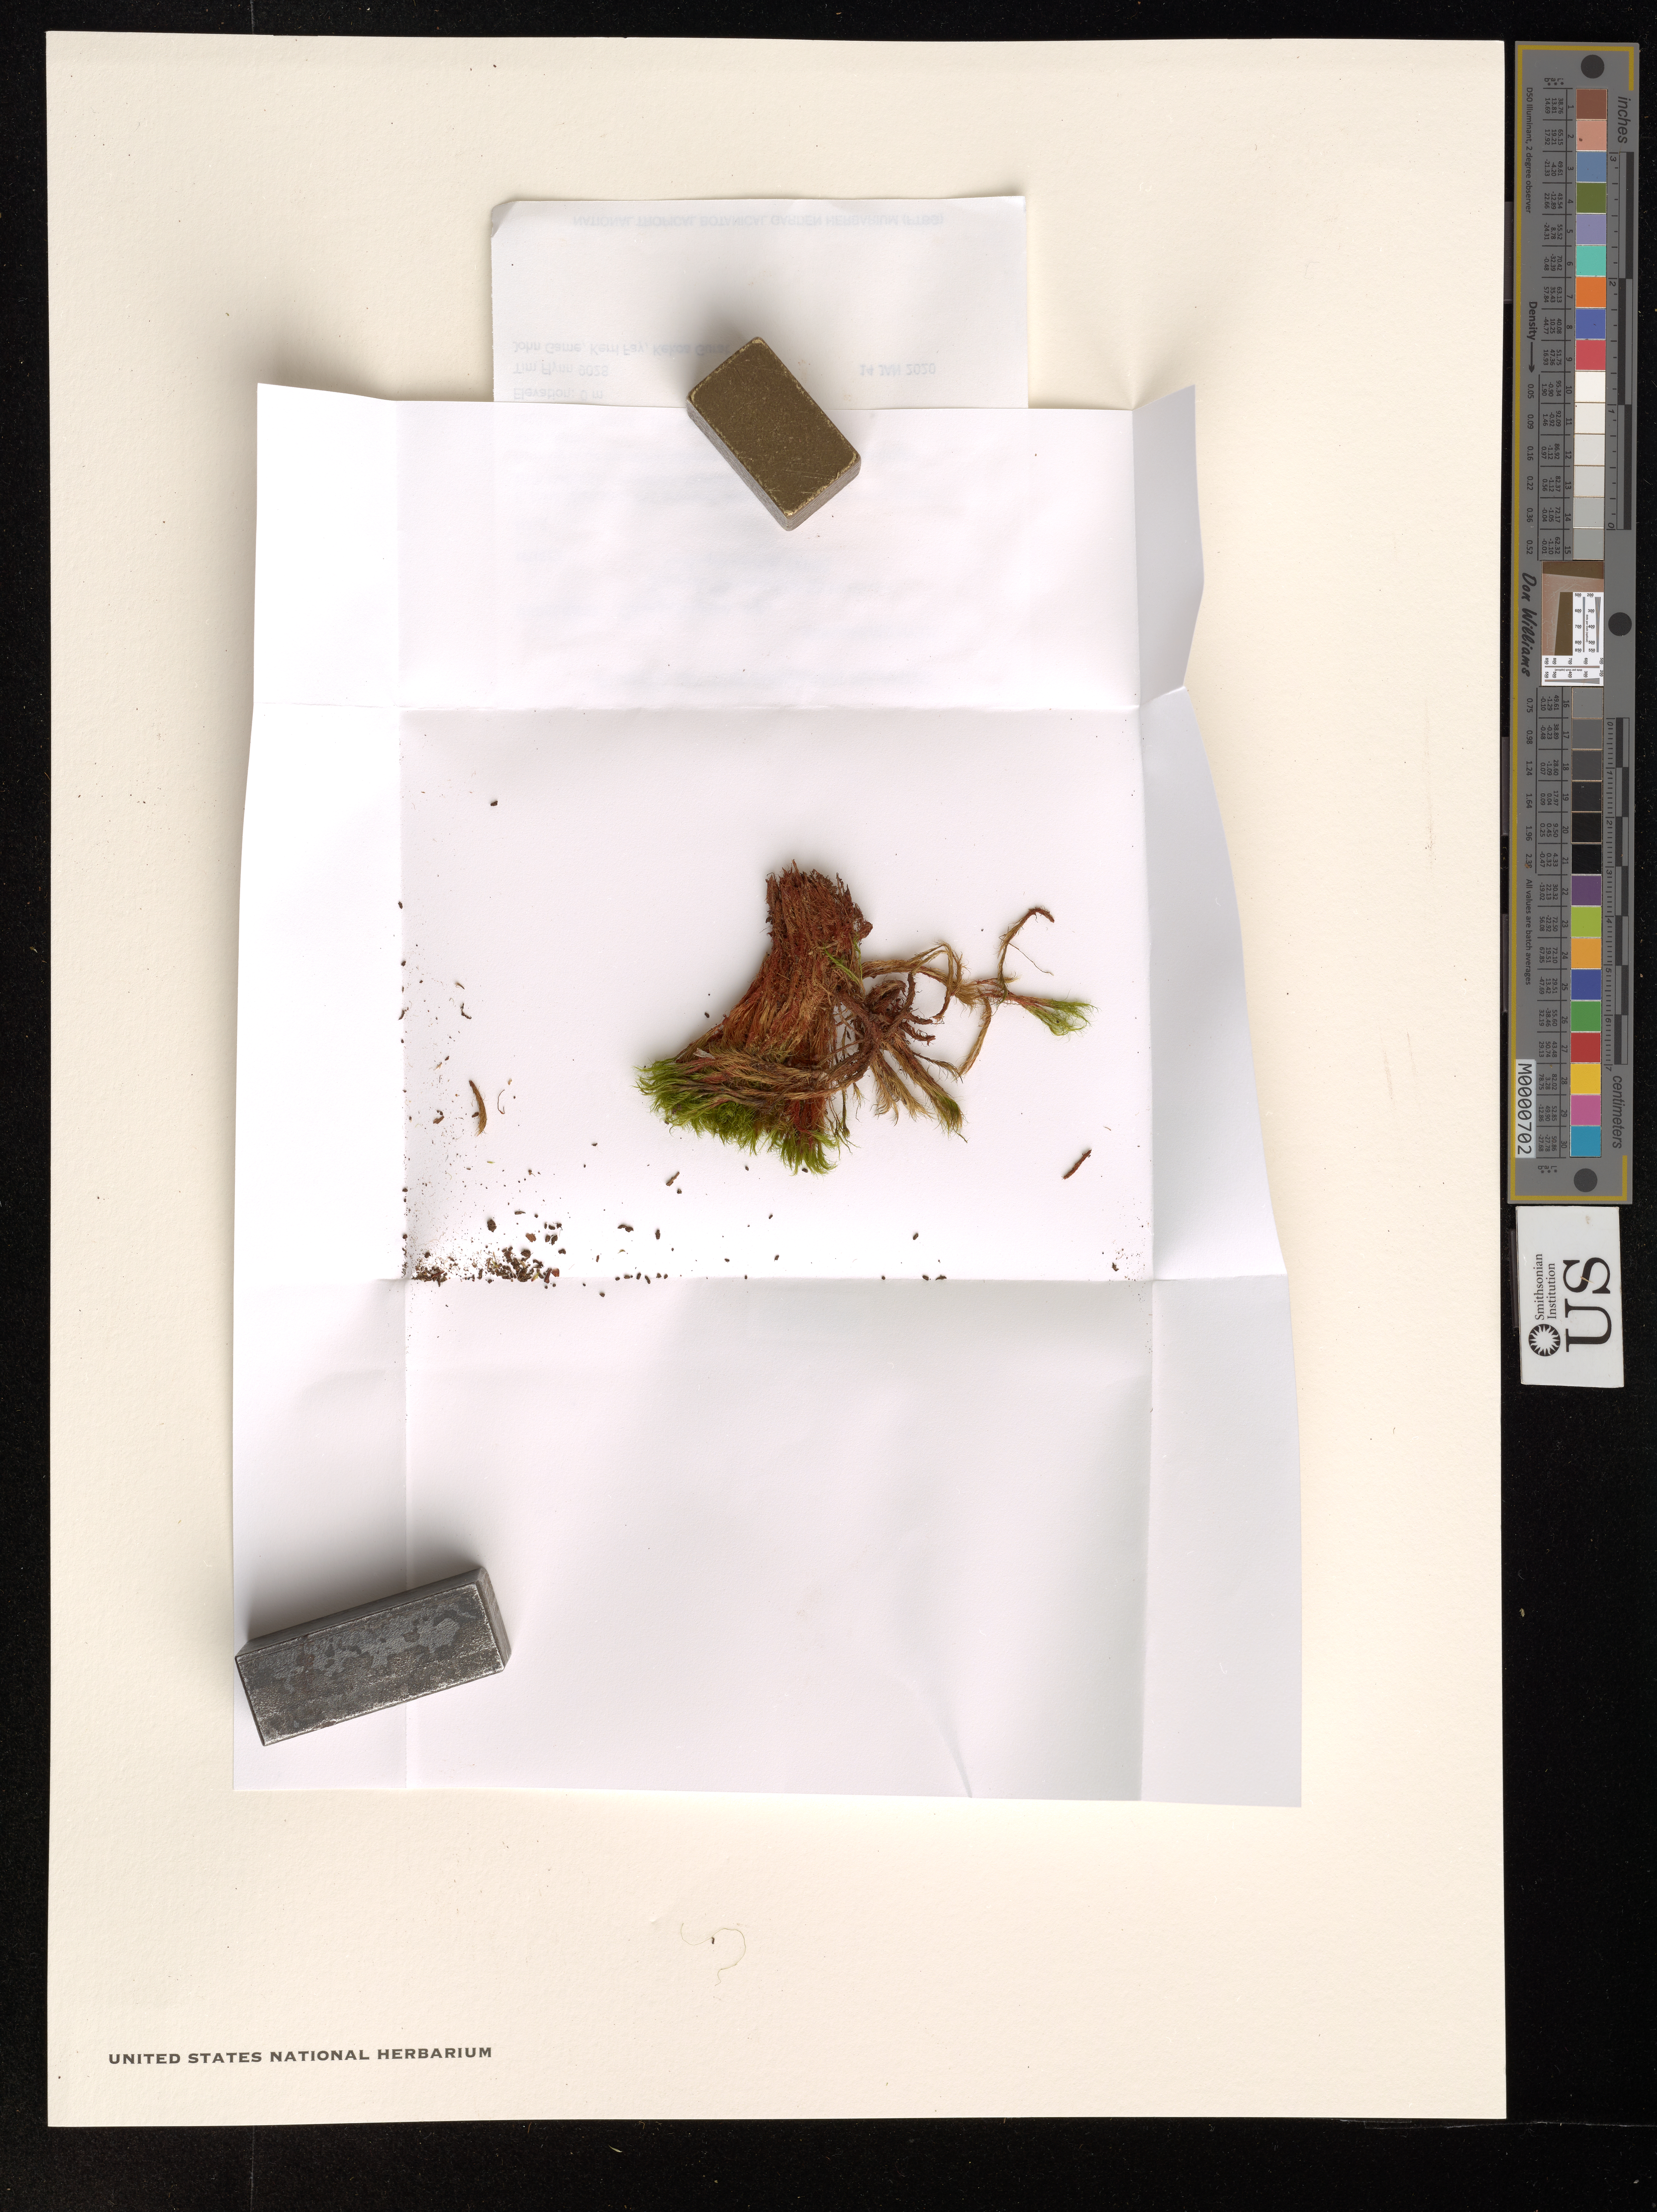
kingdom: Plantae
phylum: Bryophyta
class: Bryopsida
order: Dicranales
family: Leucobryaceae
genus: Campylopus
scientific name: Campylopus sp.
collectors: T. Flynn, J. Game & K. Fay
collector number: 9028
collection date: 2020-01-14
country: United States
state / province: Hawaii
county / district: Maui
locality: The Hawaiian Islands. E. Maui, Waikamoi TNC preserve.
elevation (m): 0